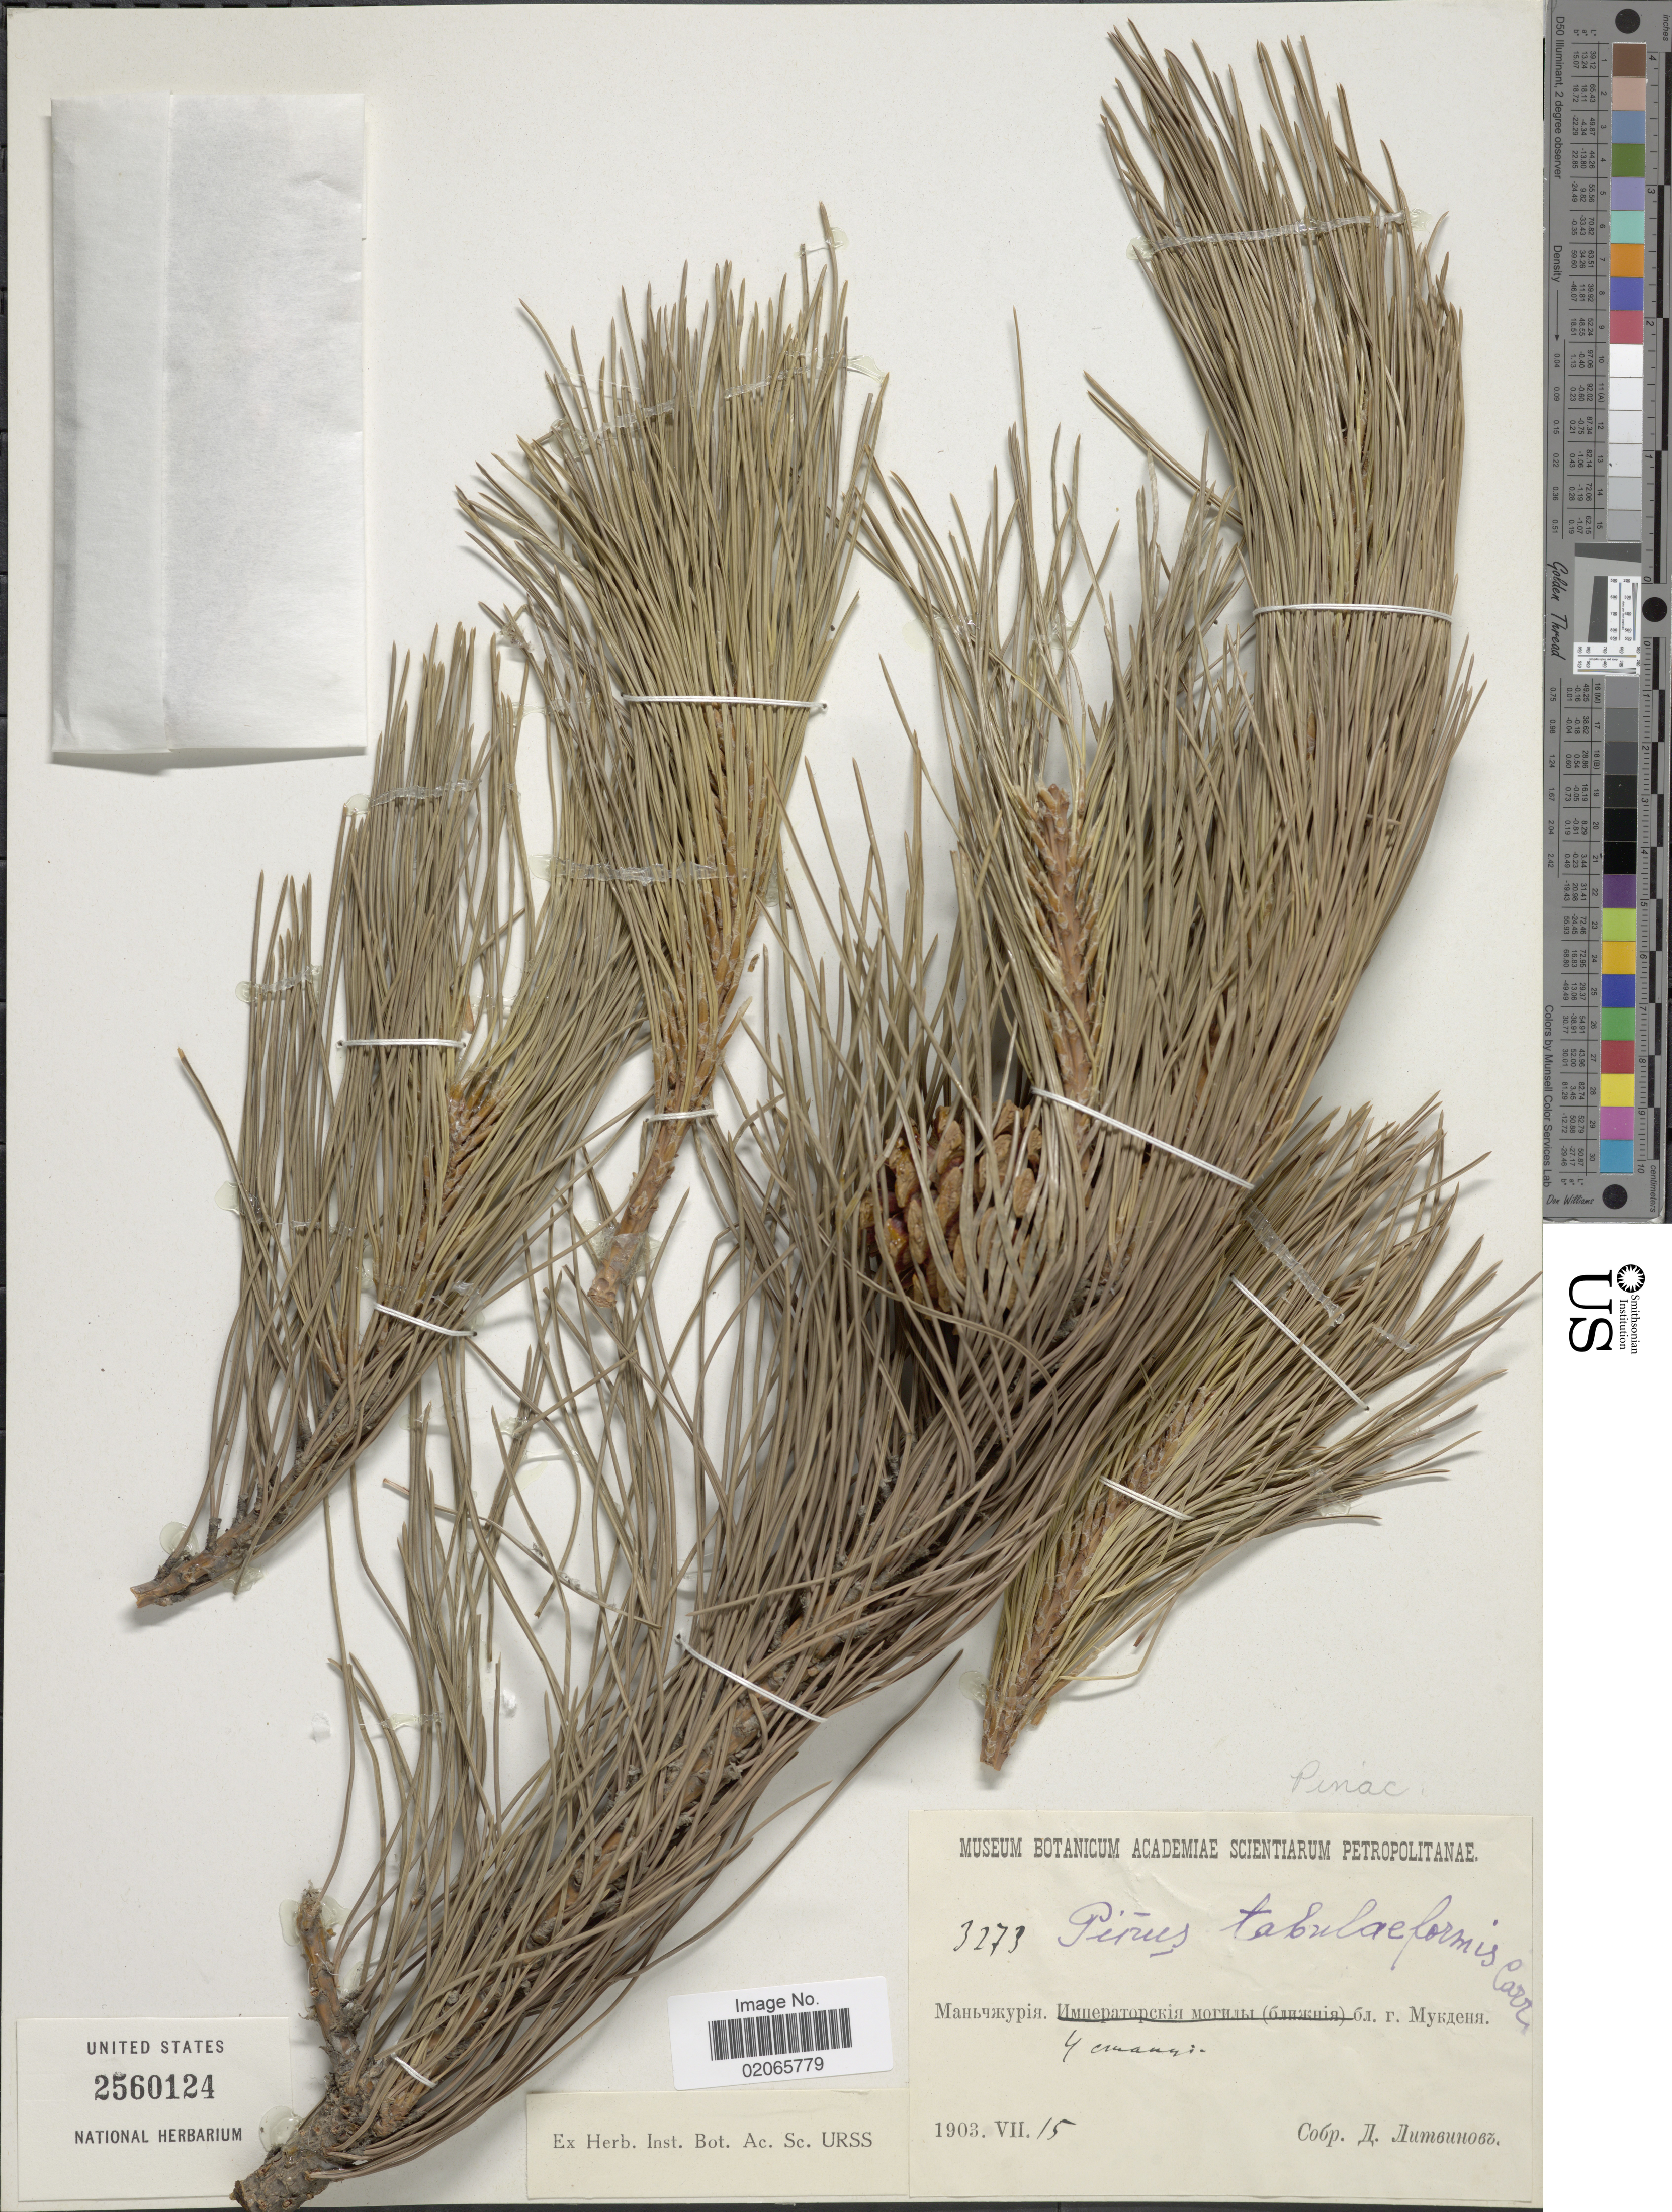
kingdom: Plantae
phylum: Tracheophyta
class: Pinopsida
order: Pinales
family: Pinaceae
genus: Pinus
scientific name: Pinus tabuliformis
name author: Carrière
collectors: D. Litvinov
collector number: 3273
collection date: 1903-07-15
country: China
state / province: Liaoning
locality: Mukden [= Shenyang]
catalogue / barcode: US 2560124